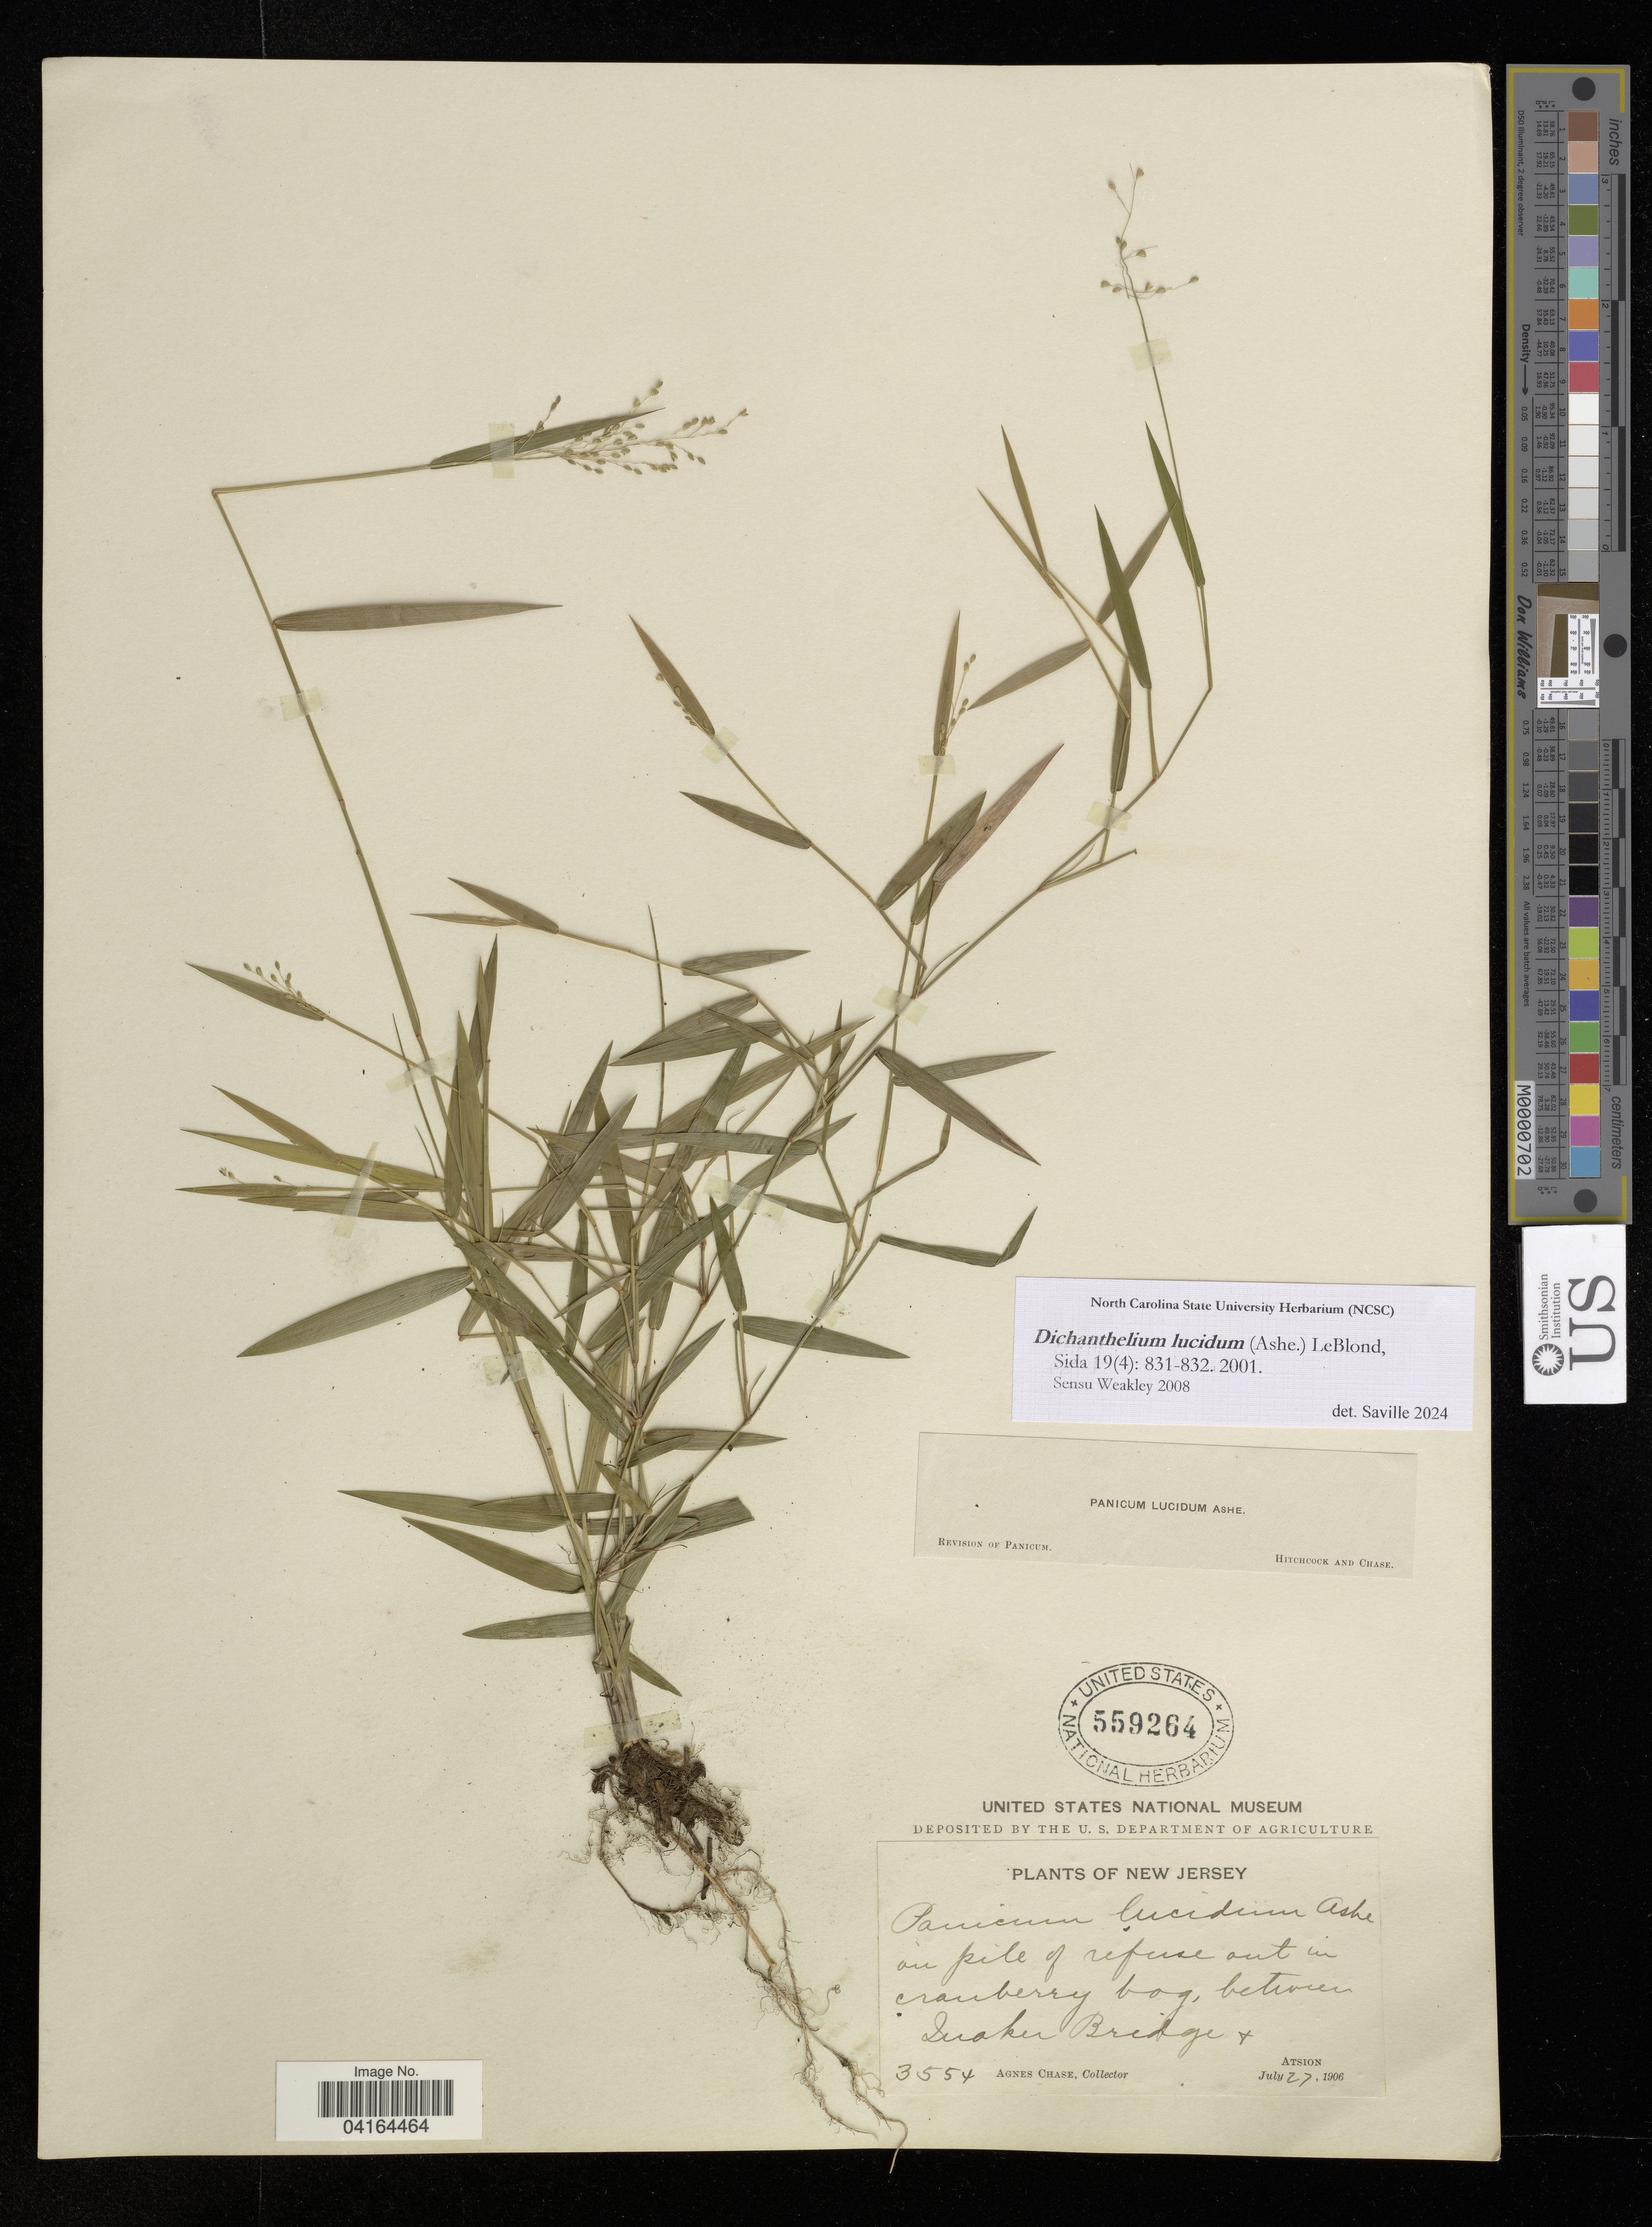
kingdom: Plantae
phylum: Tracheophyta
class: Liliopsida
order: Poales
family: Poaceae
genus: Dichanthelium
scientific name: Dichanthelium lucidum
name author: (Ashe) LeBlond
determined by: Saville, A. C., (NCSC), North Carolina State University (UNITED STATES)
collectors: A. Chase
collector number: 3554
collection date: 1906-07-27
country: United States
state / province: New Jersey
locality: In pile of refuse out in cranberry bog, between Quaker Bridge + Atsion.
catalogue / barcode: US 559264